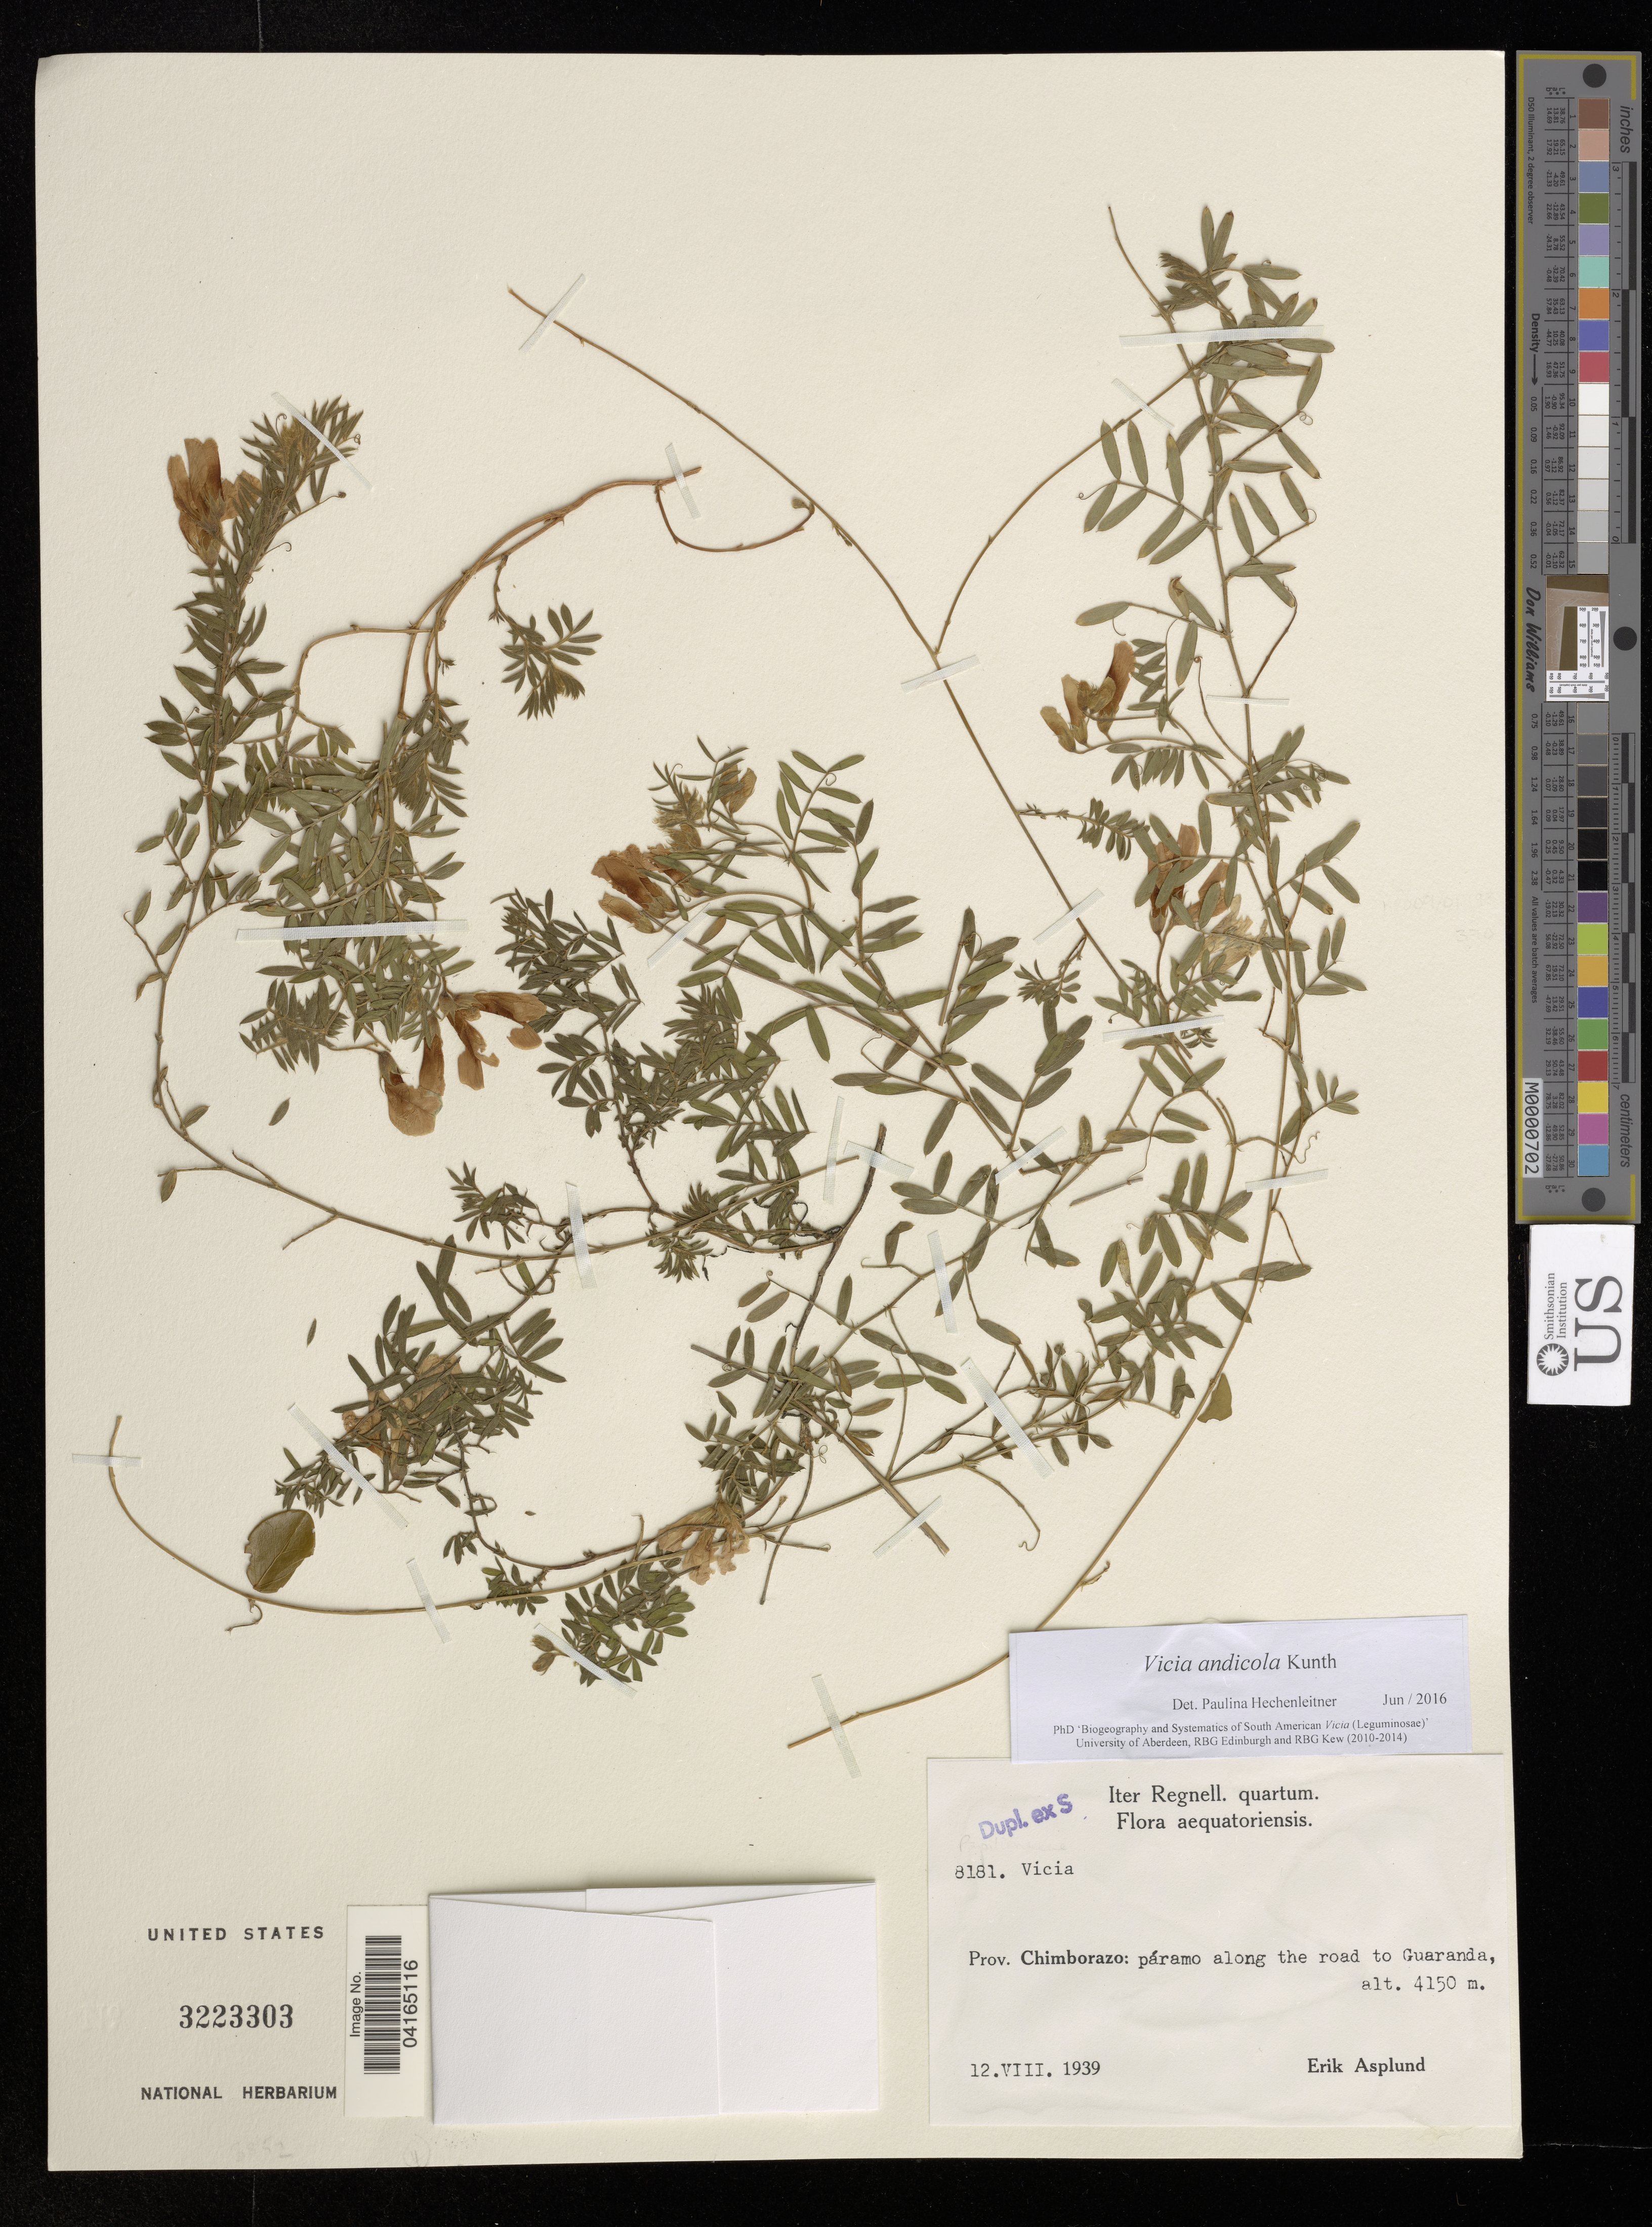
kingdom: Plantae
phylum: Tracheophyta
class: Magnoliopsida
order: Fabales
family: Fabaceae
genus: Vicia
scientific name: Vicia andicola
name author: Kunth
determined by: Hechenleitner, Paulina, RBG Edinburgh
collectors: E. Asplund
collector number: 8181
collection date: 1939-08-12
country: Ecuador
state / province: Chimborazo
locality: Páramo along the road to Guaranda.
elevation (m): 4150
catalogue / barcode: US 3223303